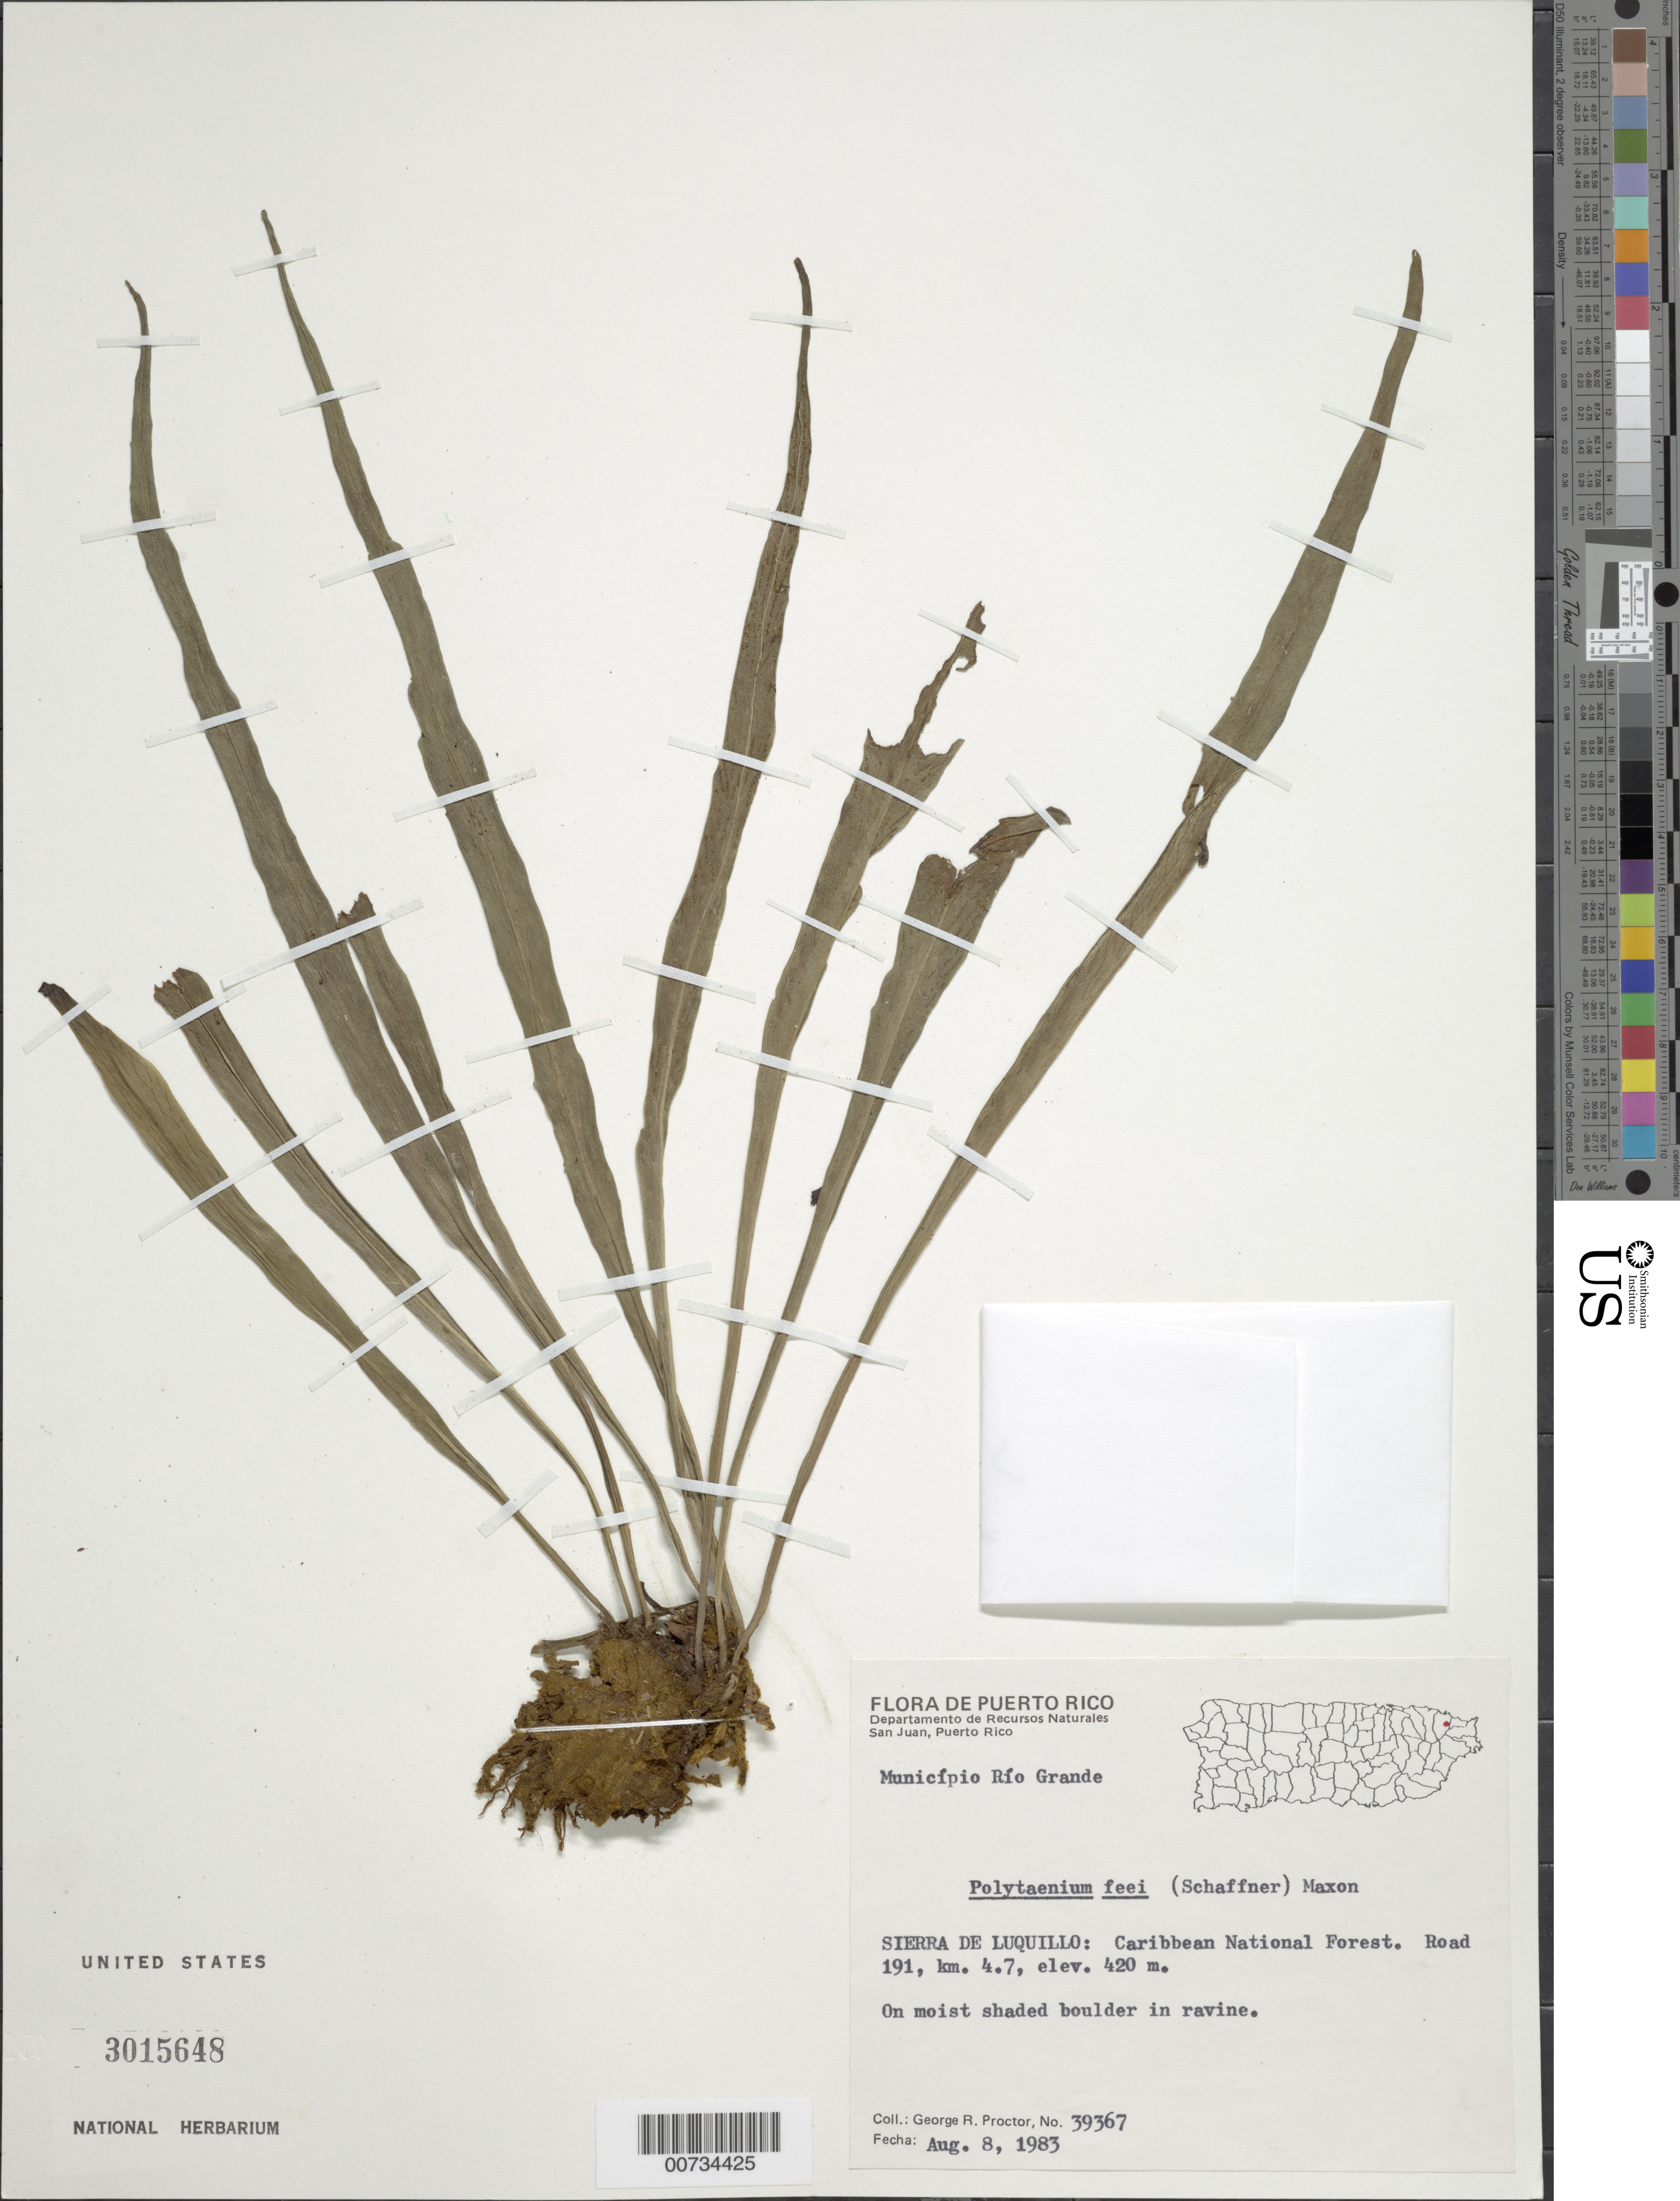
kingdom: Plantae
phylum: Tracheophyta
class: Polypodiopsida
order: Polypodiales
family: Pteridaceae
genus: Polytaenium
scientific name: Polytaenium lanceolatum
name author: (L.) Desv.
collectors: G. R. Proctor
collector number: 39367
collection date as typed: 08 Aug 1983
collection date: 1983-08-08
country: Puerto Rico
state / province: Río Grande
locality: Mun. Rio Grande, Sierra de Luquillo: Carib. Natl. Forest, Road 191, km 4.7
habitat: On moist shaded boulder in ravine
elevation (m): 420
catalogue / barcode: US 3015648